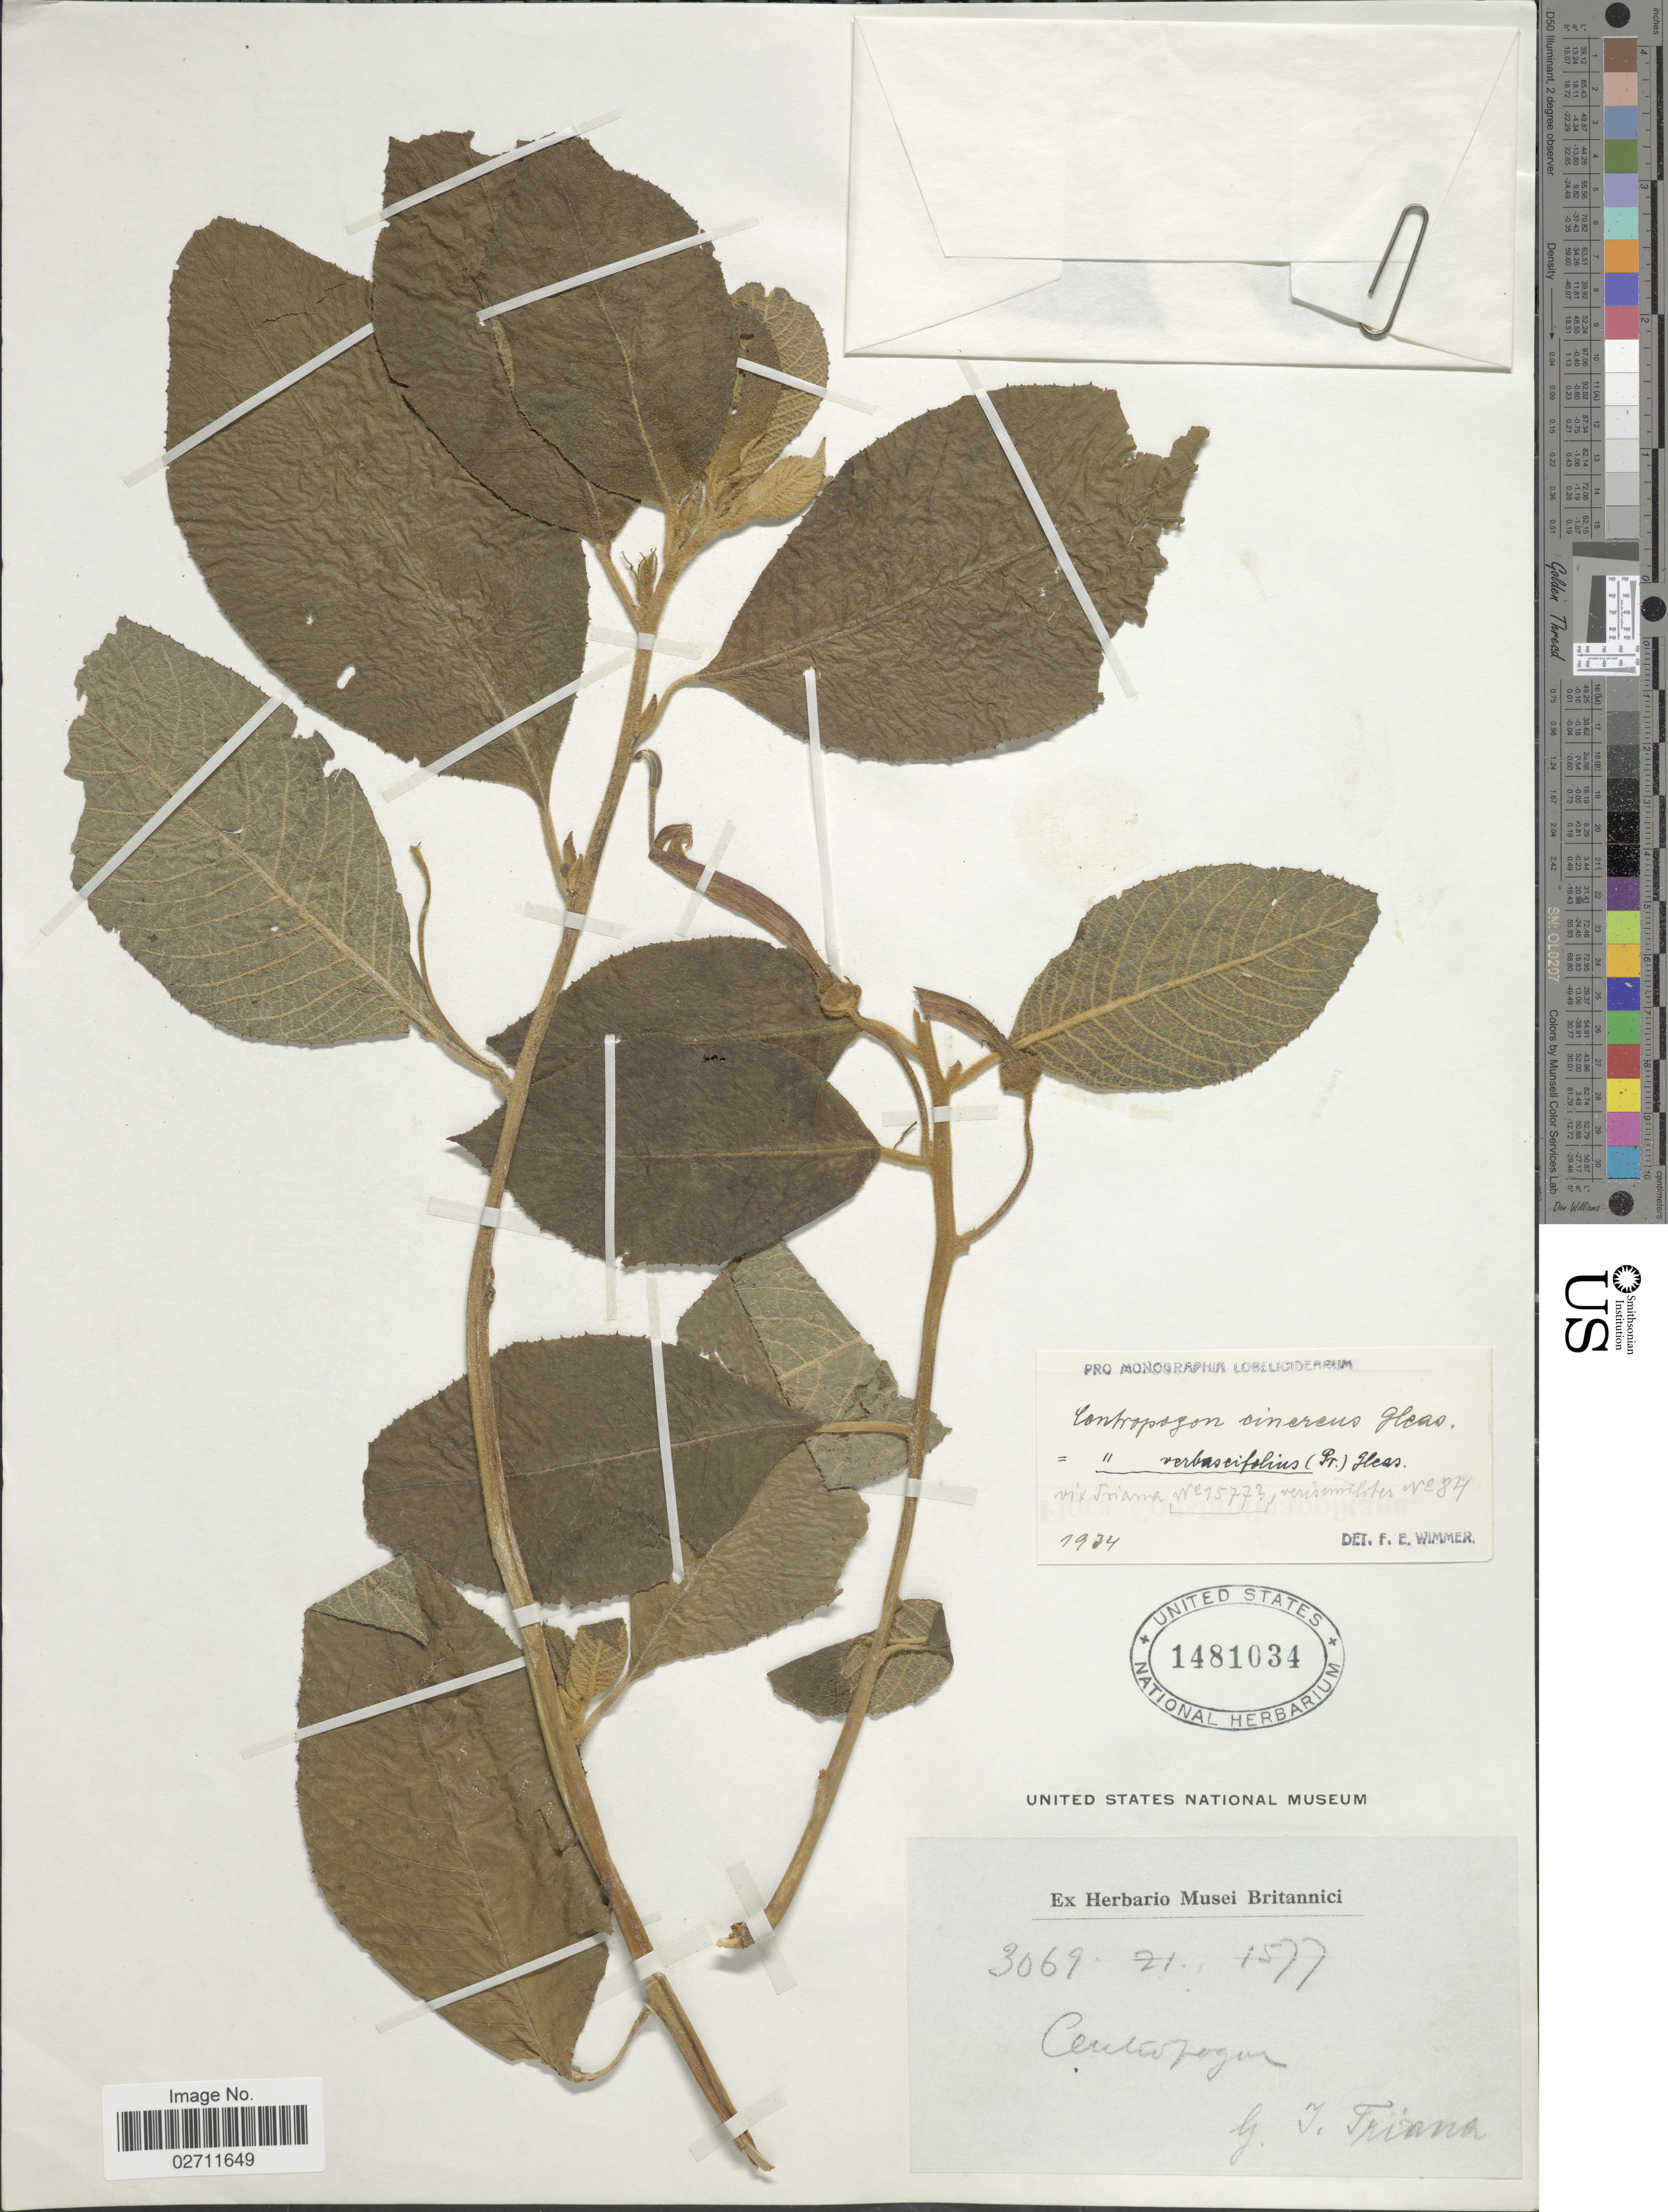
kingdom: Plantae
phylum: Tracheophyta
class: Magnoliopsida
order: Asterales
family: Campanulaceae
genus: Centropogon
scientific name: Centropogon cinereus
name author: Gleason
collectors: J. J. Triana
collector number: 3069/21/1577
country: Colombia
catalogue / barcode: US 1481034